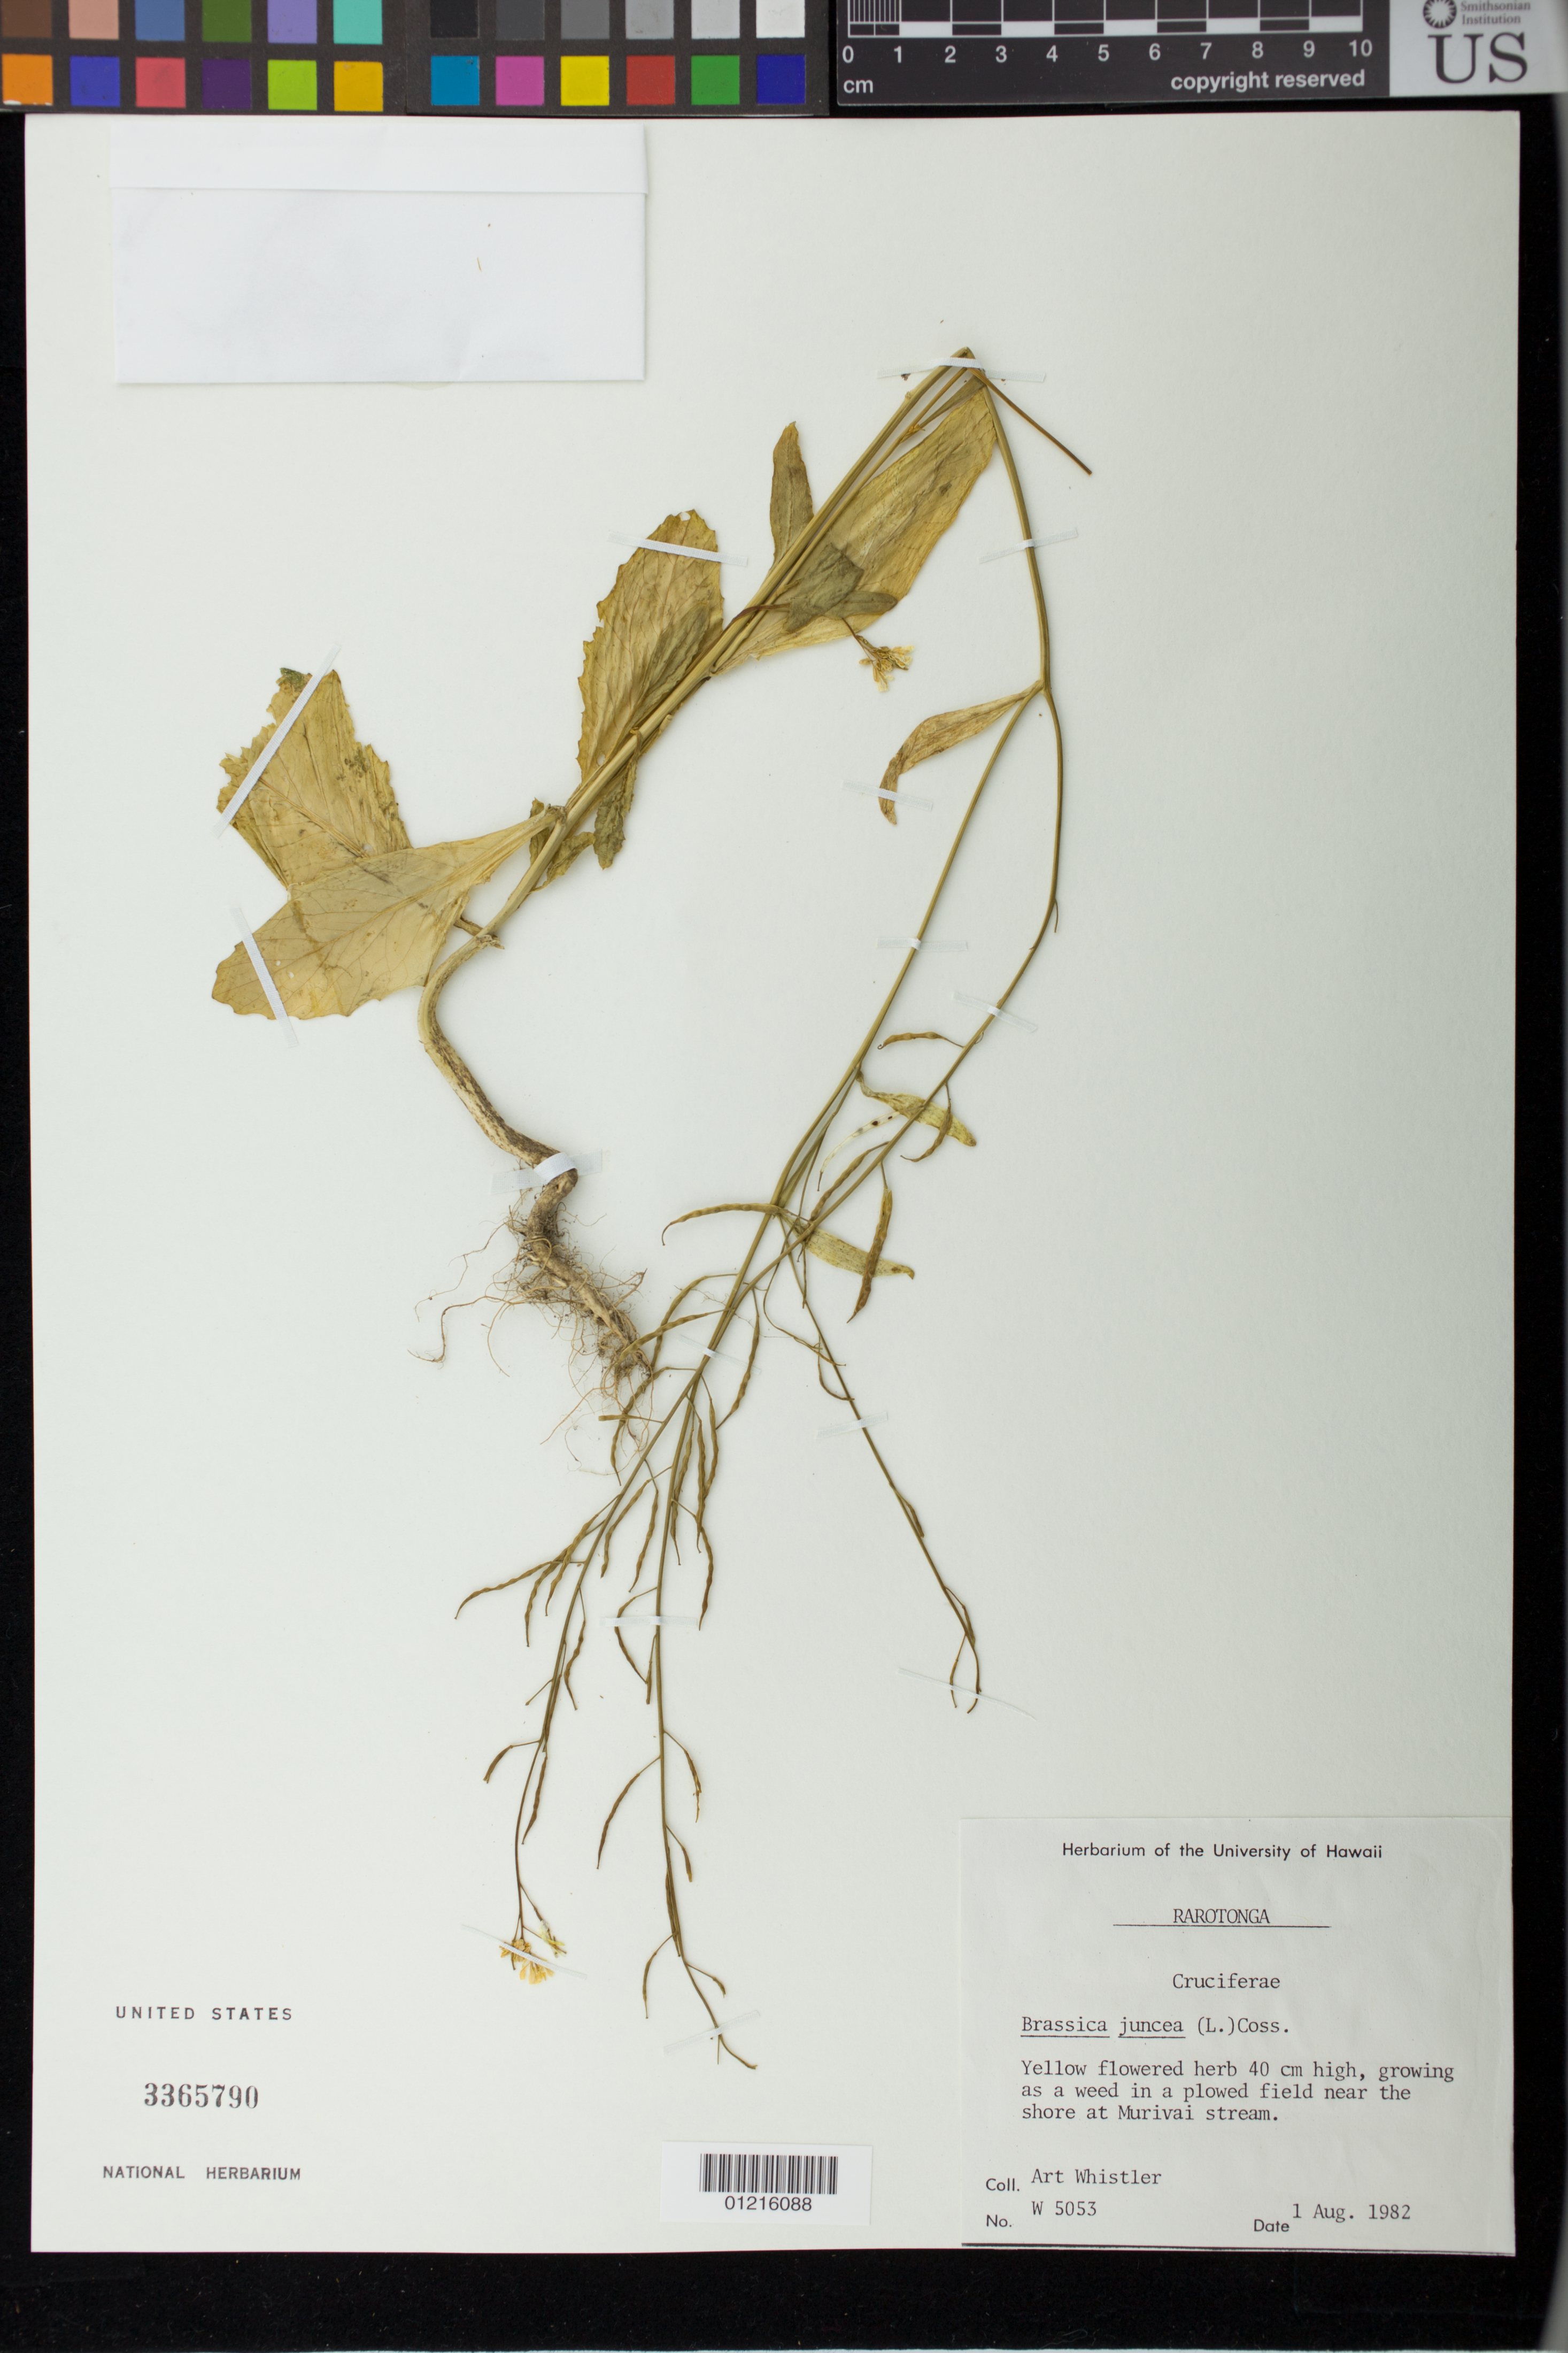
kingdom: Plantae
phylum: Tracheophyta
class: Magnoliopsida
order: Brassicales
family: Brassicaceae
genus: Brassica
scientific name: Brassica juncea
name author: (L.) Czern.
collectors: A. Whistler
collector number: W 5053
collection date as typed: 01 Aug 1982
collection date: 1982-08-01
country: Cook Islands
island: Rarotonga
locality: At Murivai stream.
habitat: Plowed field near the shore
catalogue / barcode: US 3365790